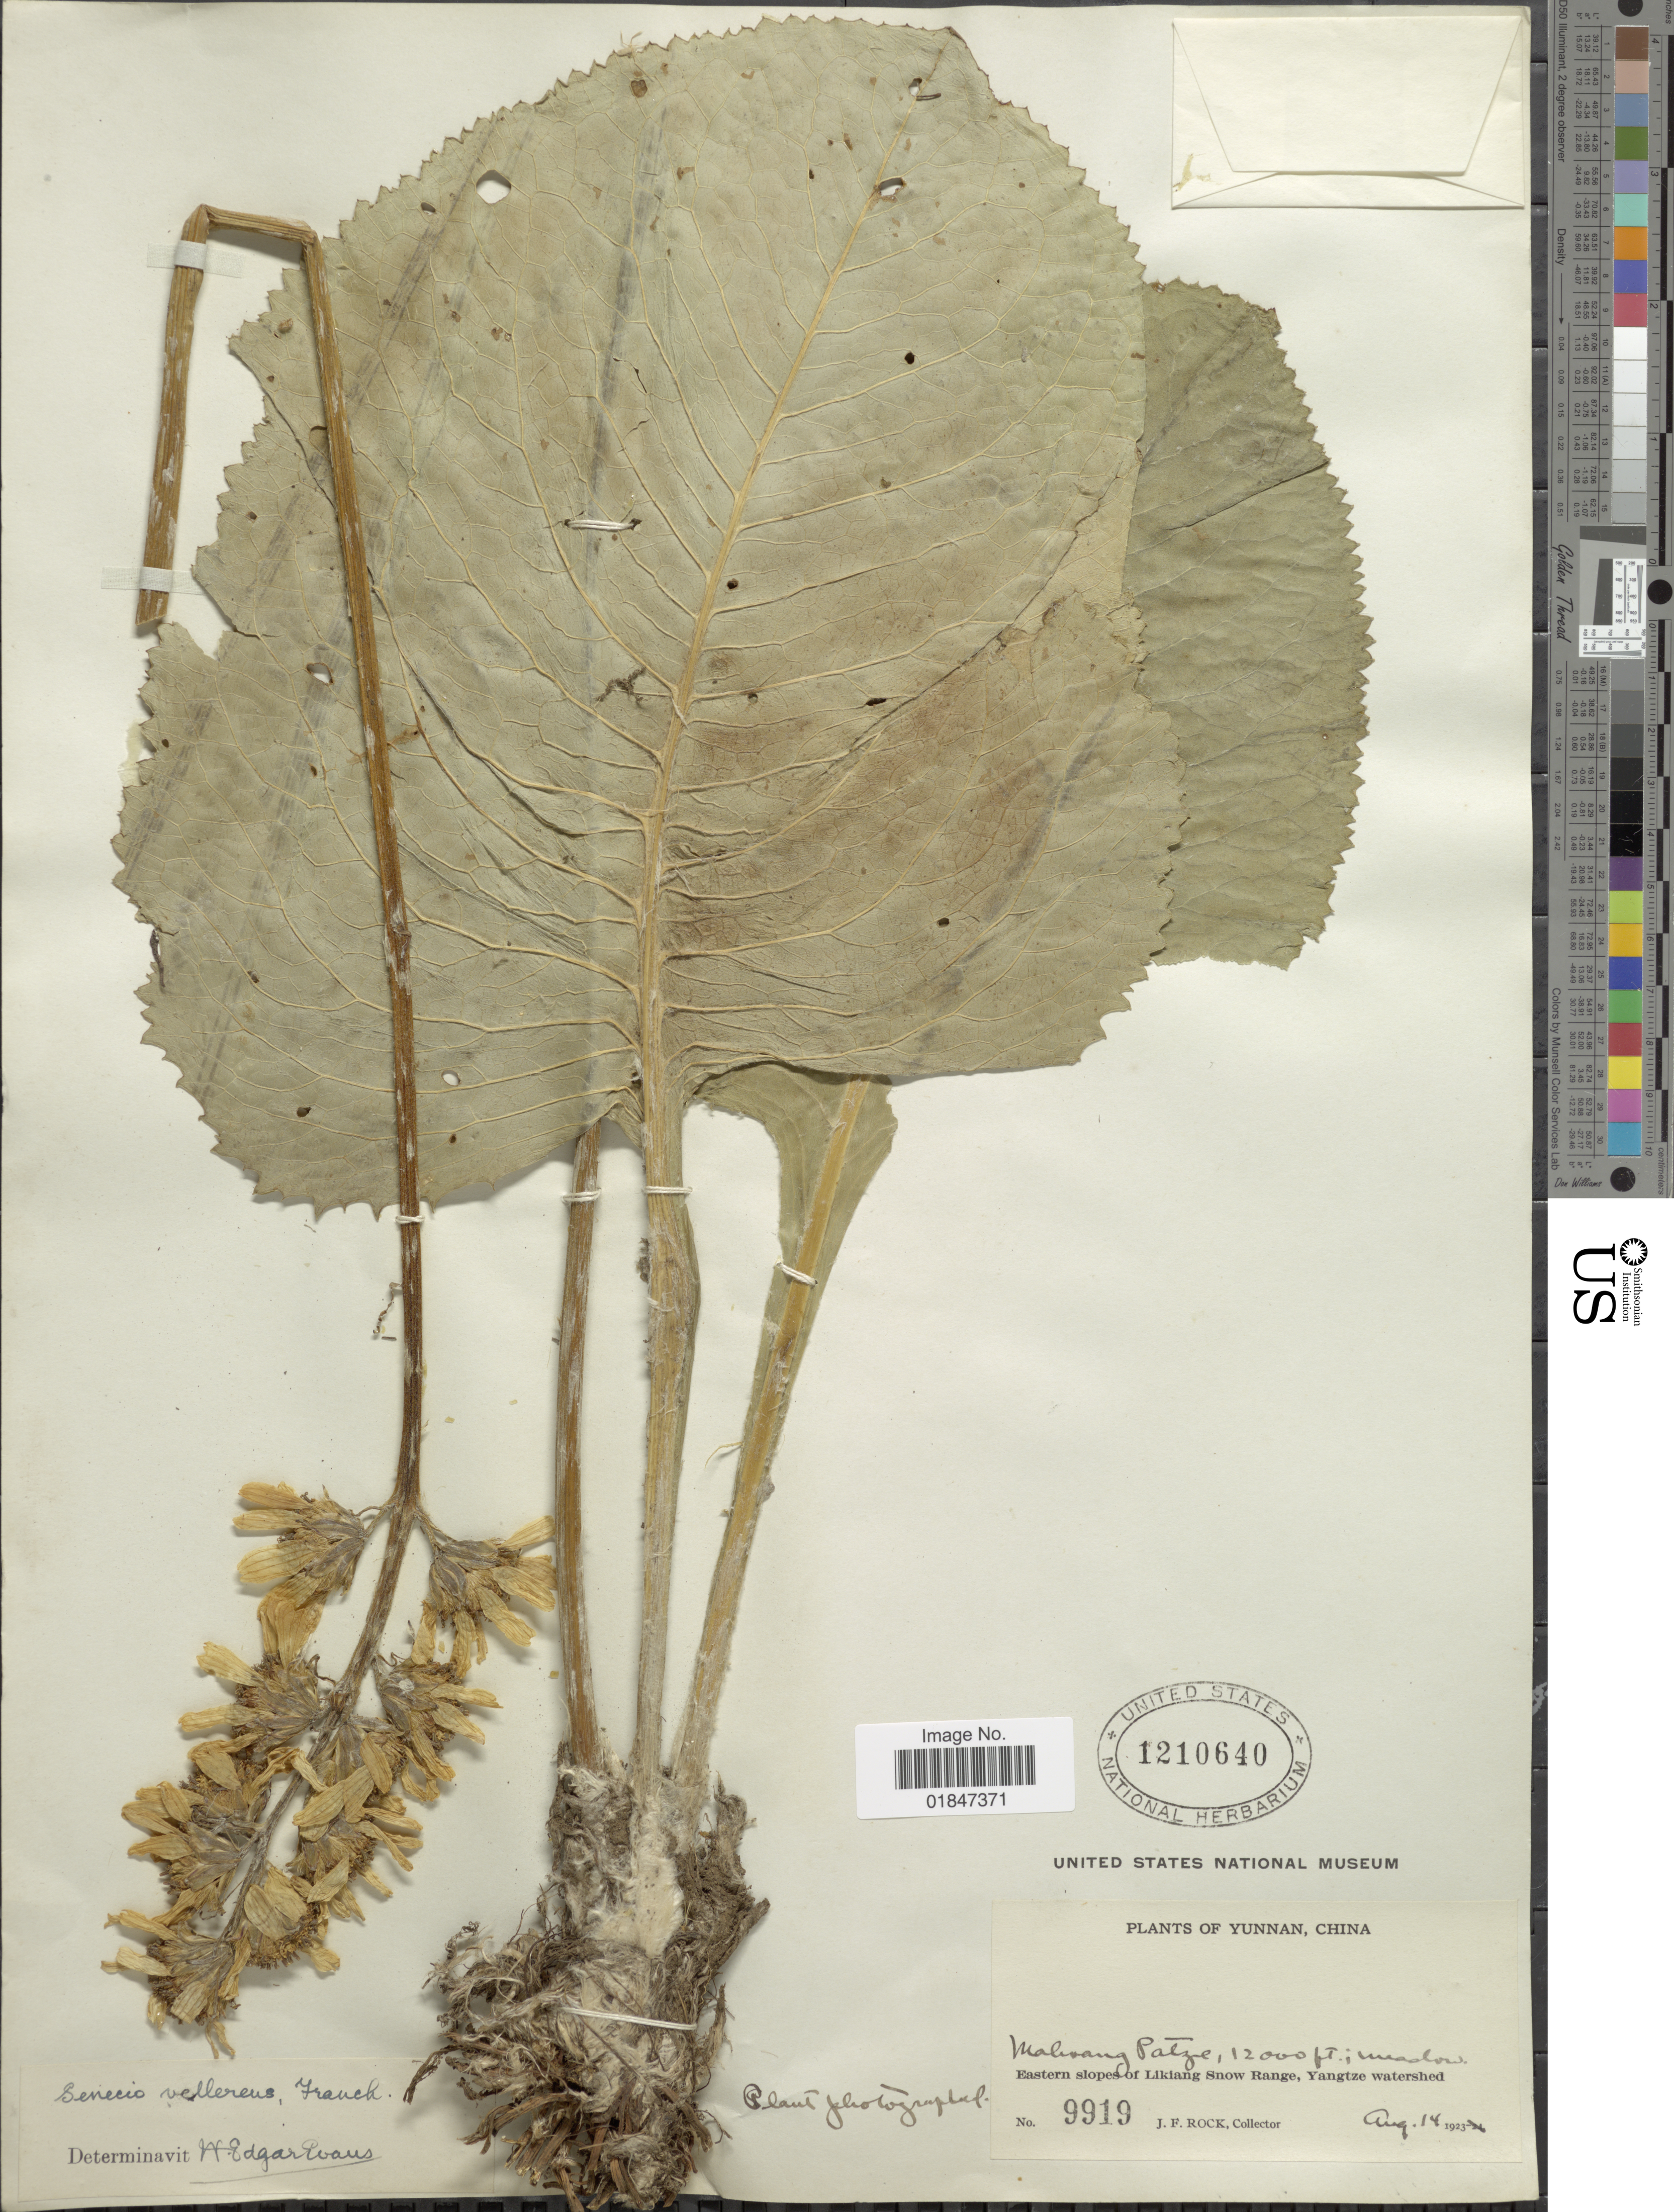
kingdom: Plantae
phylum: Tracheophyta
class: Magnoliopsida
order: Asterales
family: Asteraceae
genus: Ligularia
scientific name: Ligularia vellerea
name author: (Franch.) Hand.-Mazz.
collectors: J. Rock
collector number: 9919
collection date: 1923-08-14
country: China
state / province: Yunnan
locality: Mahoang Patze, Eastern slopes of Likiang Snow Range, Yangtze watershed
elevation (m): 3658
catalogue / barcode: US 1210640